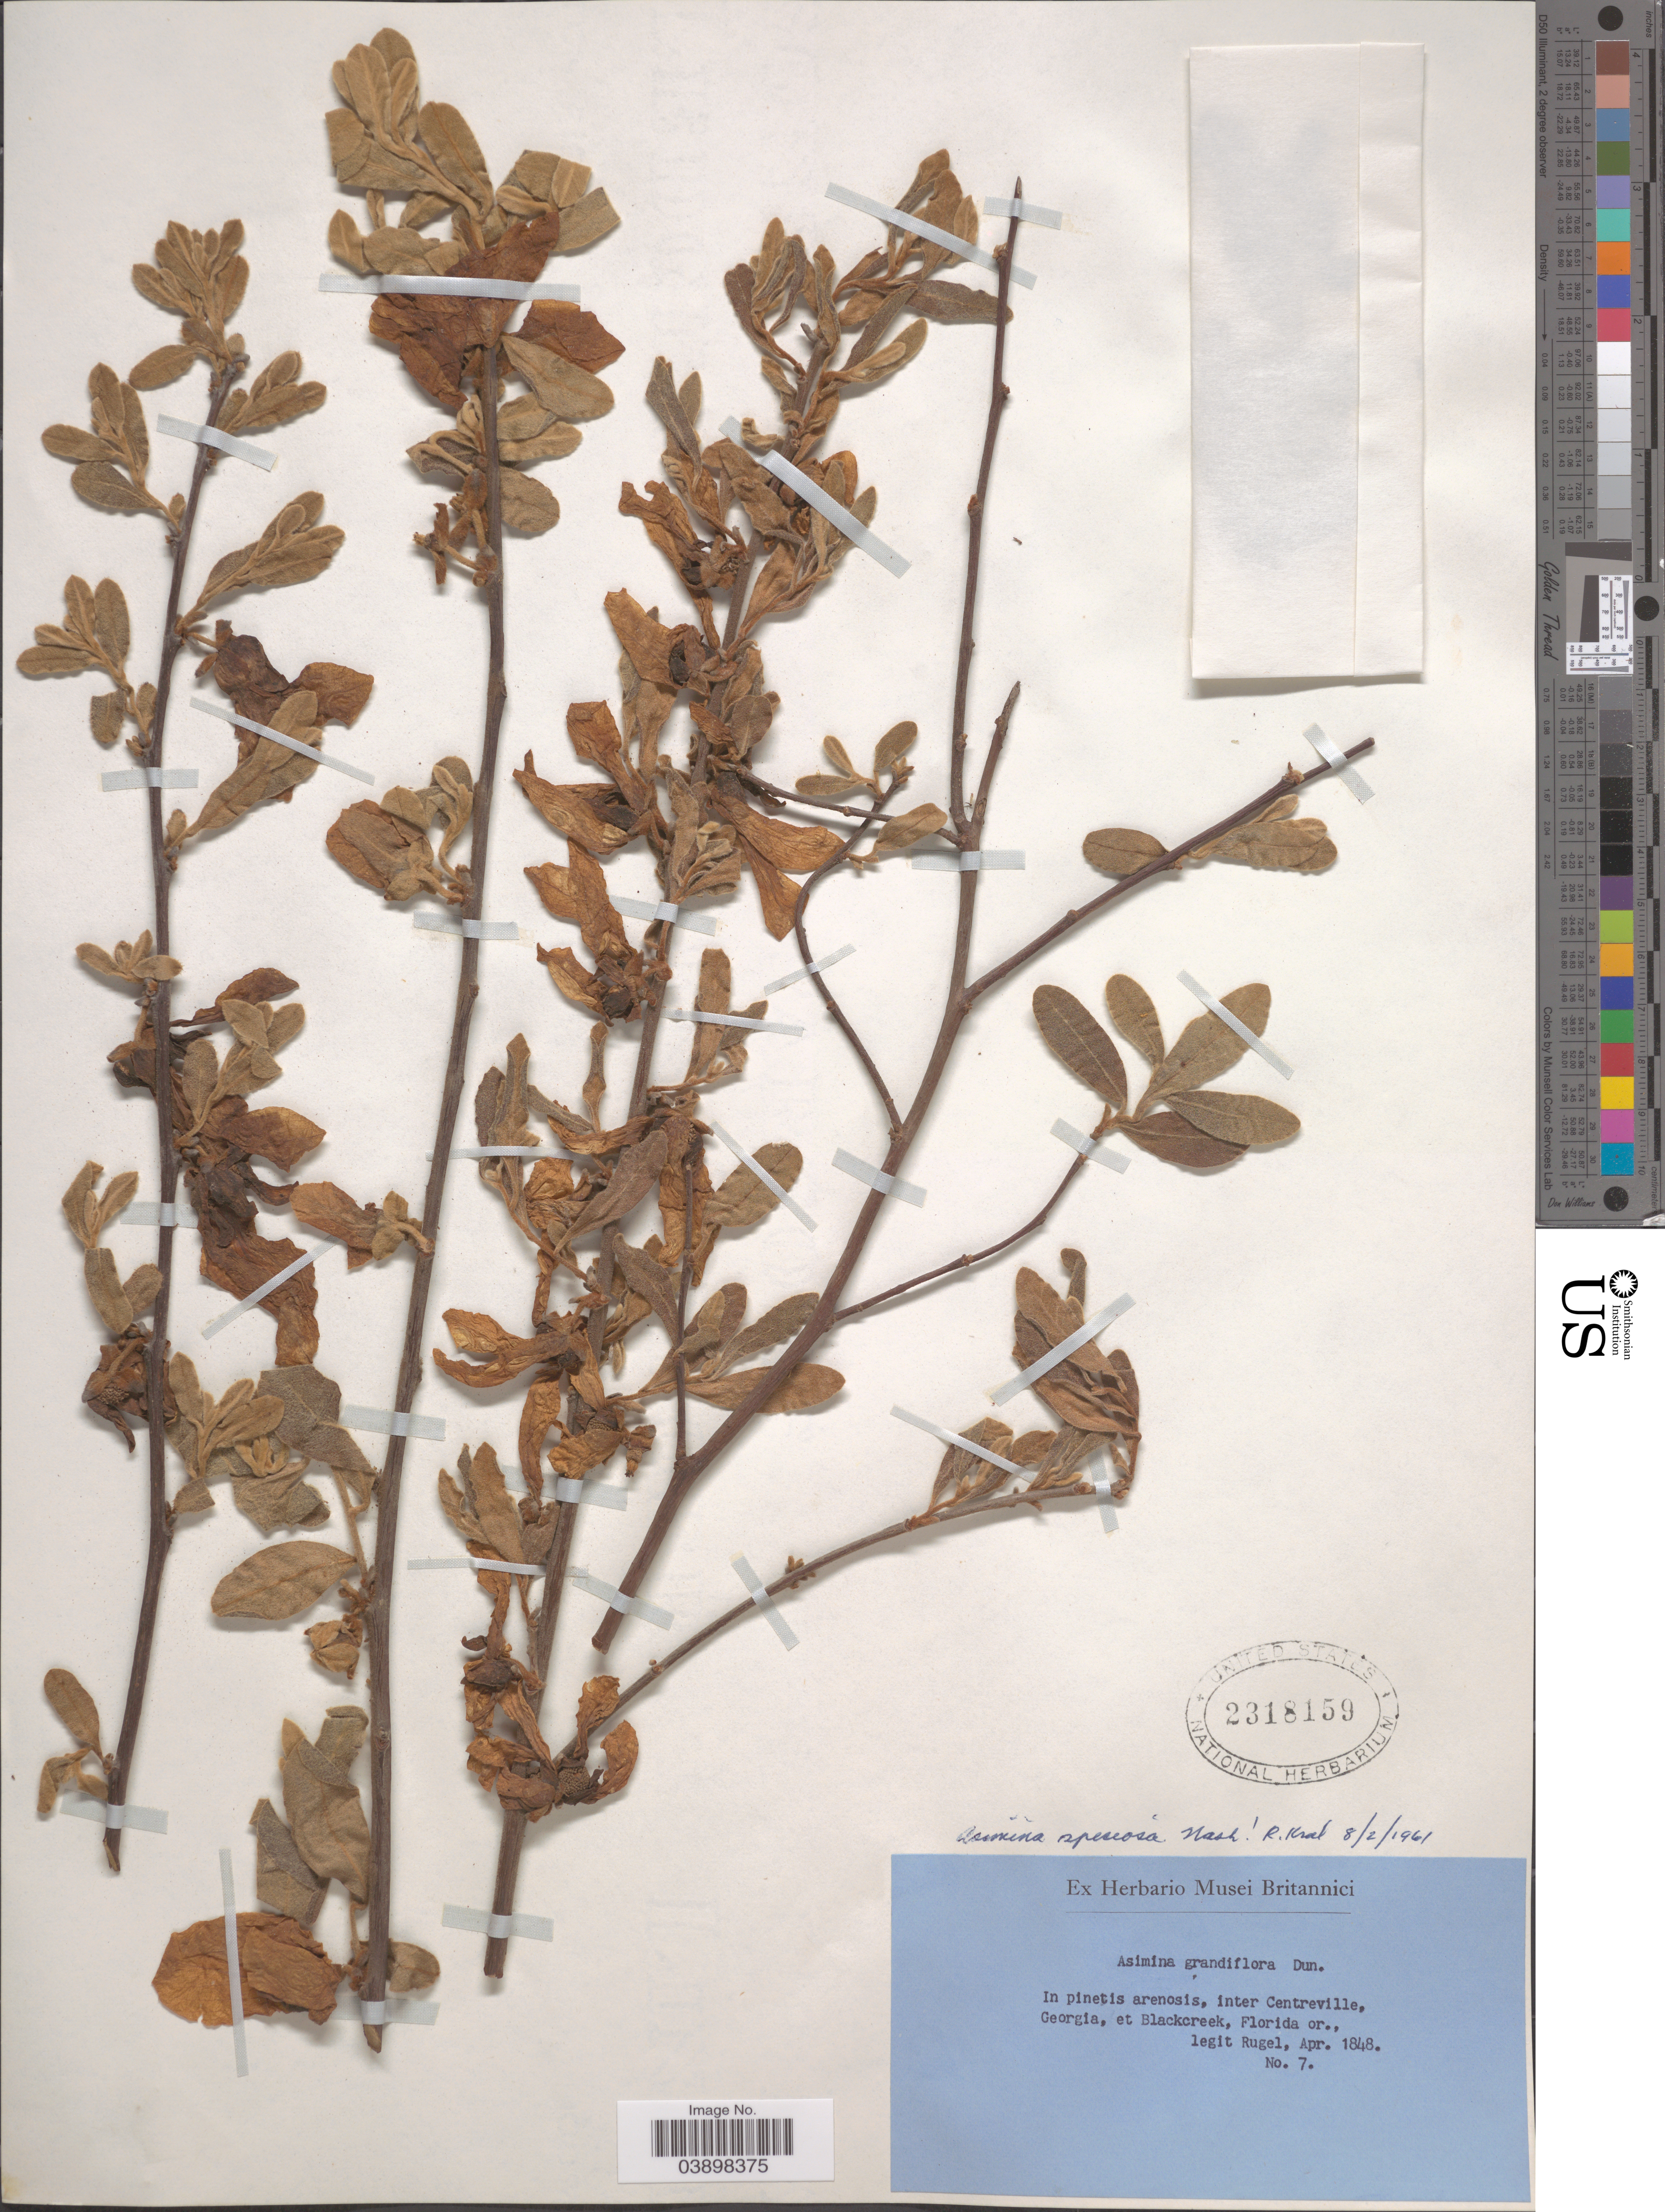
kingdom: Plantae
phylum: Tracheophyta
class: Magnoliopsida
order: Magnoliales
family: Annonaceae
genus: Asimina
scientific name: Asimina speciosa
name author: Nash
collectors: Rugel, --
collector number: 7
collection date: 1848-04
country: United States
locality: Inter Centreville, Georgia, et Blackcreek, Florida.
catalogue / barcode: US 2318159